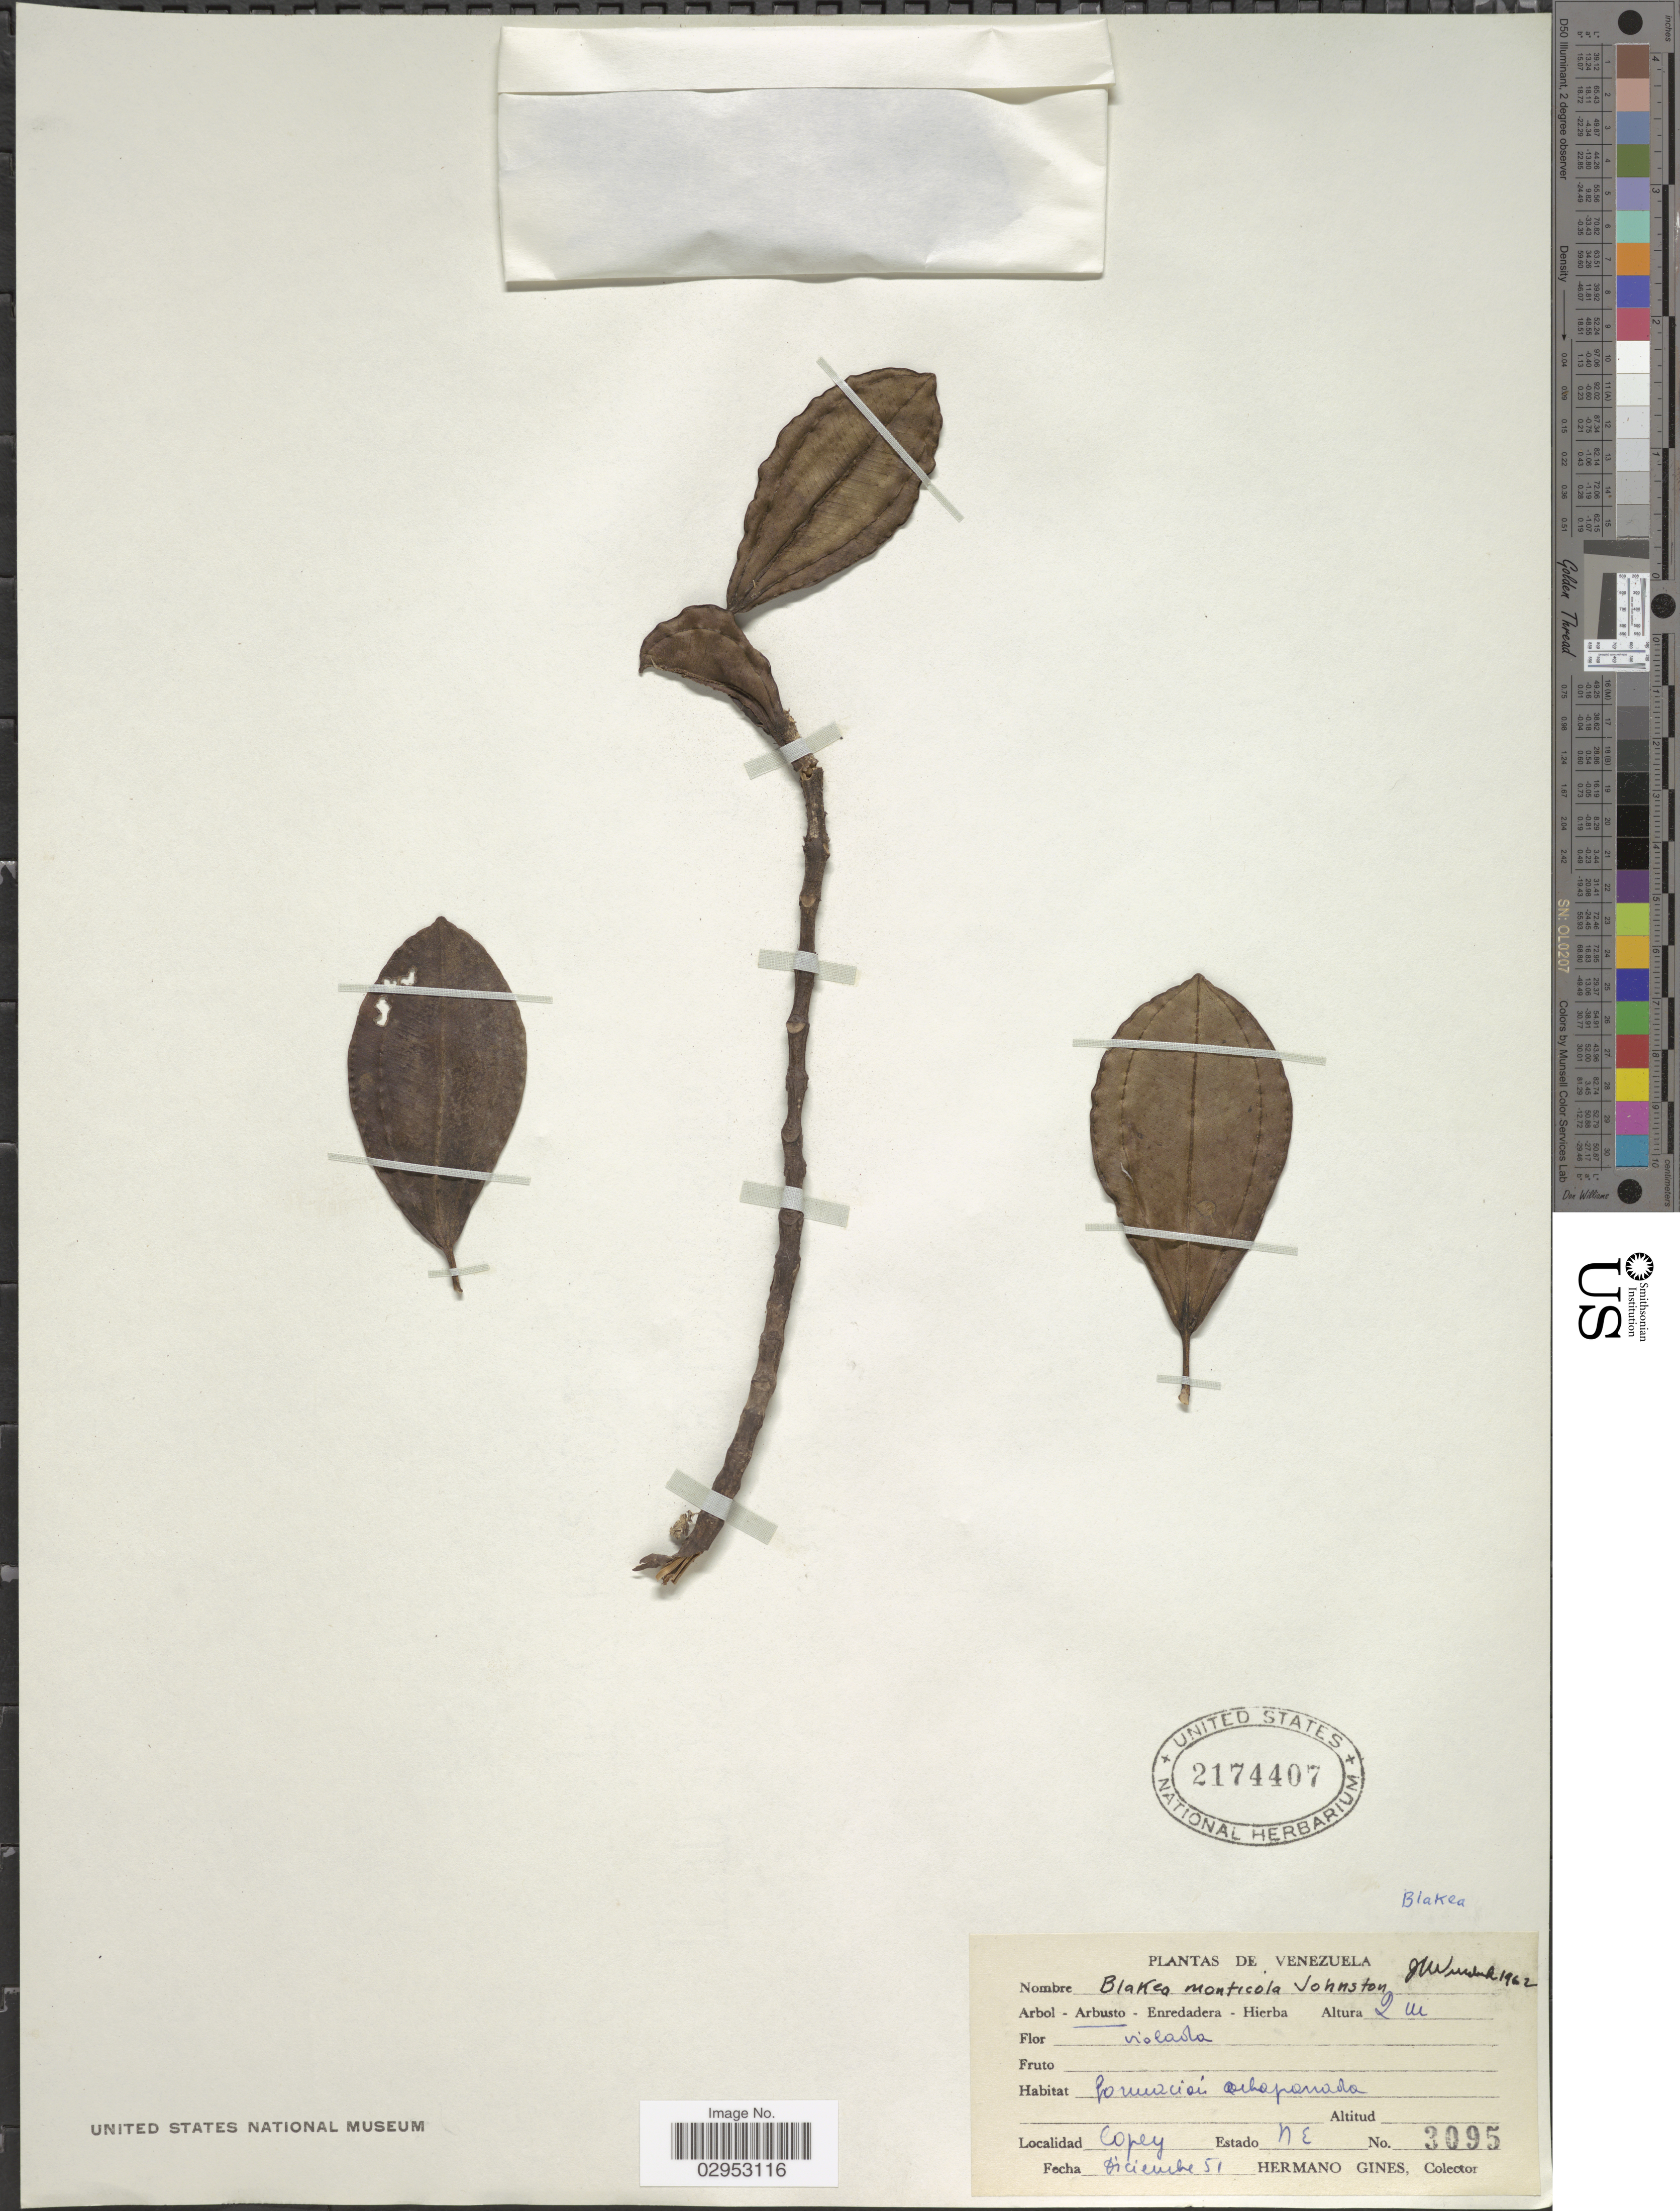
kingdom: Plantae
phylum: Tracheophyta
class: Magnoliopsida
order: Myrtales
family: Melastomataceae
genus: Blakea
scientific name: Blakea monticola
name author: J.R. Johnst.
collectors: Bro. Gines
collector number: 3095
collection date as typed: Transcribed d/m/y: /12/51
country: Venezuela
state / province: Nueva Esparta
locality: Copey.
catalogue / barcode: US 2174407